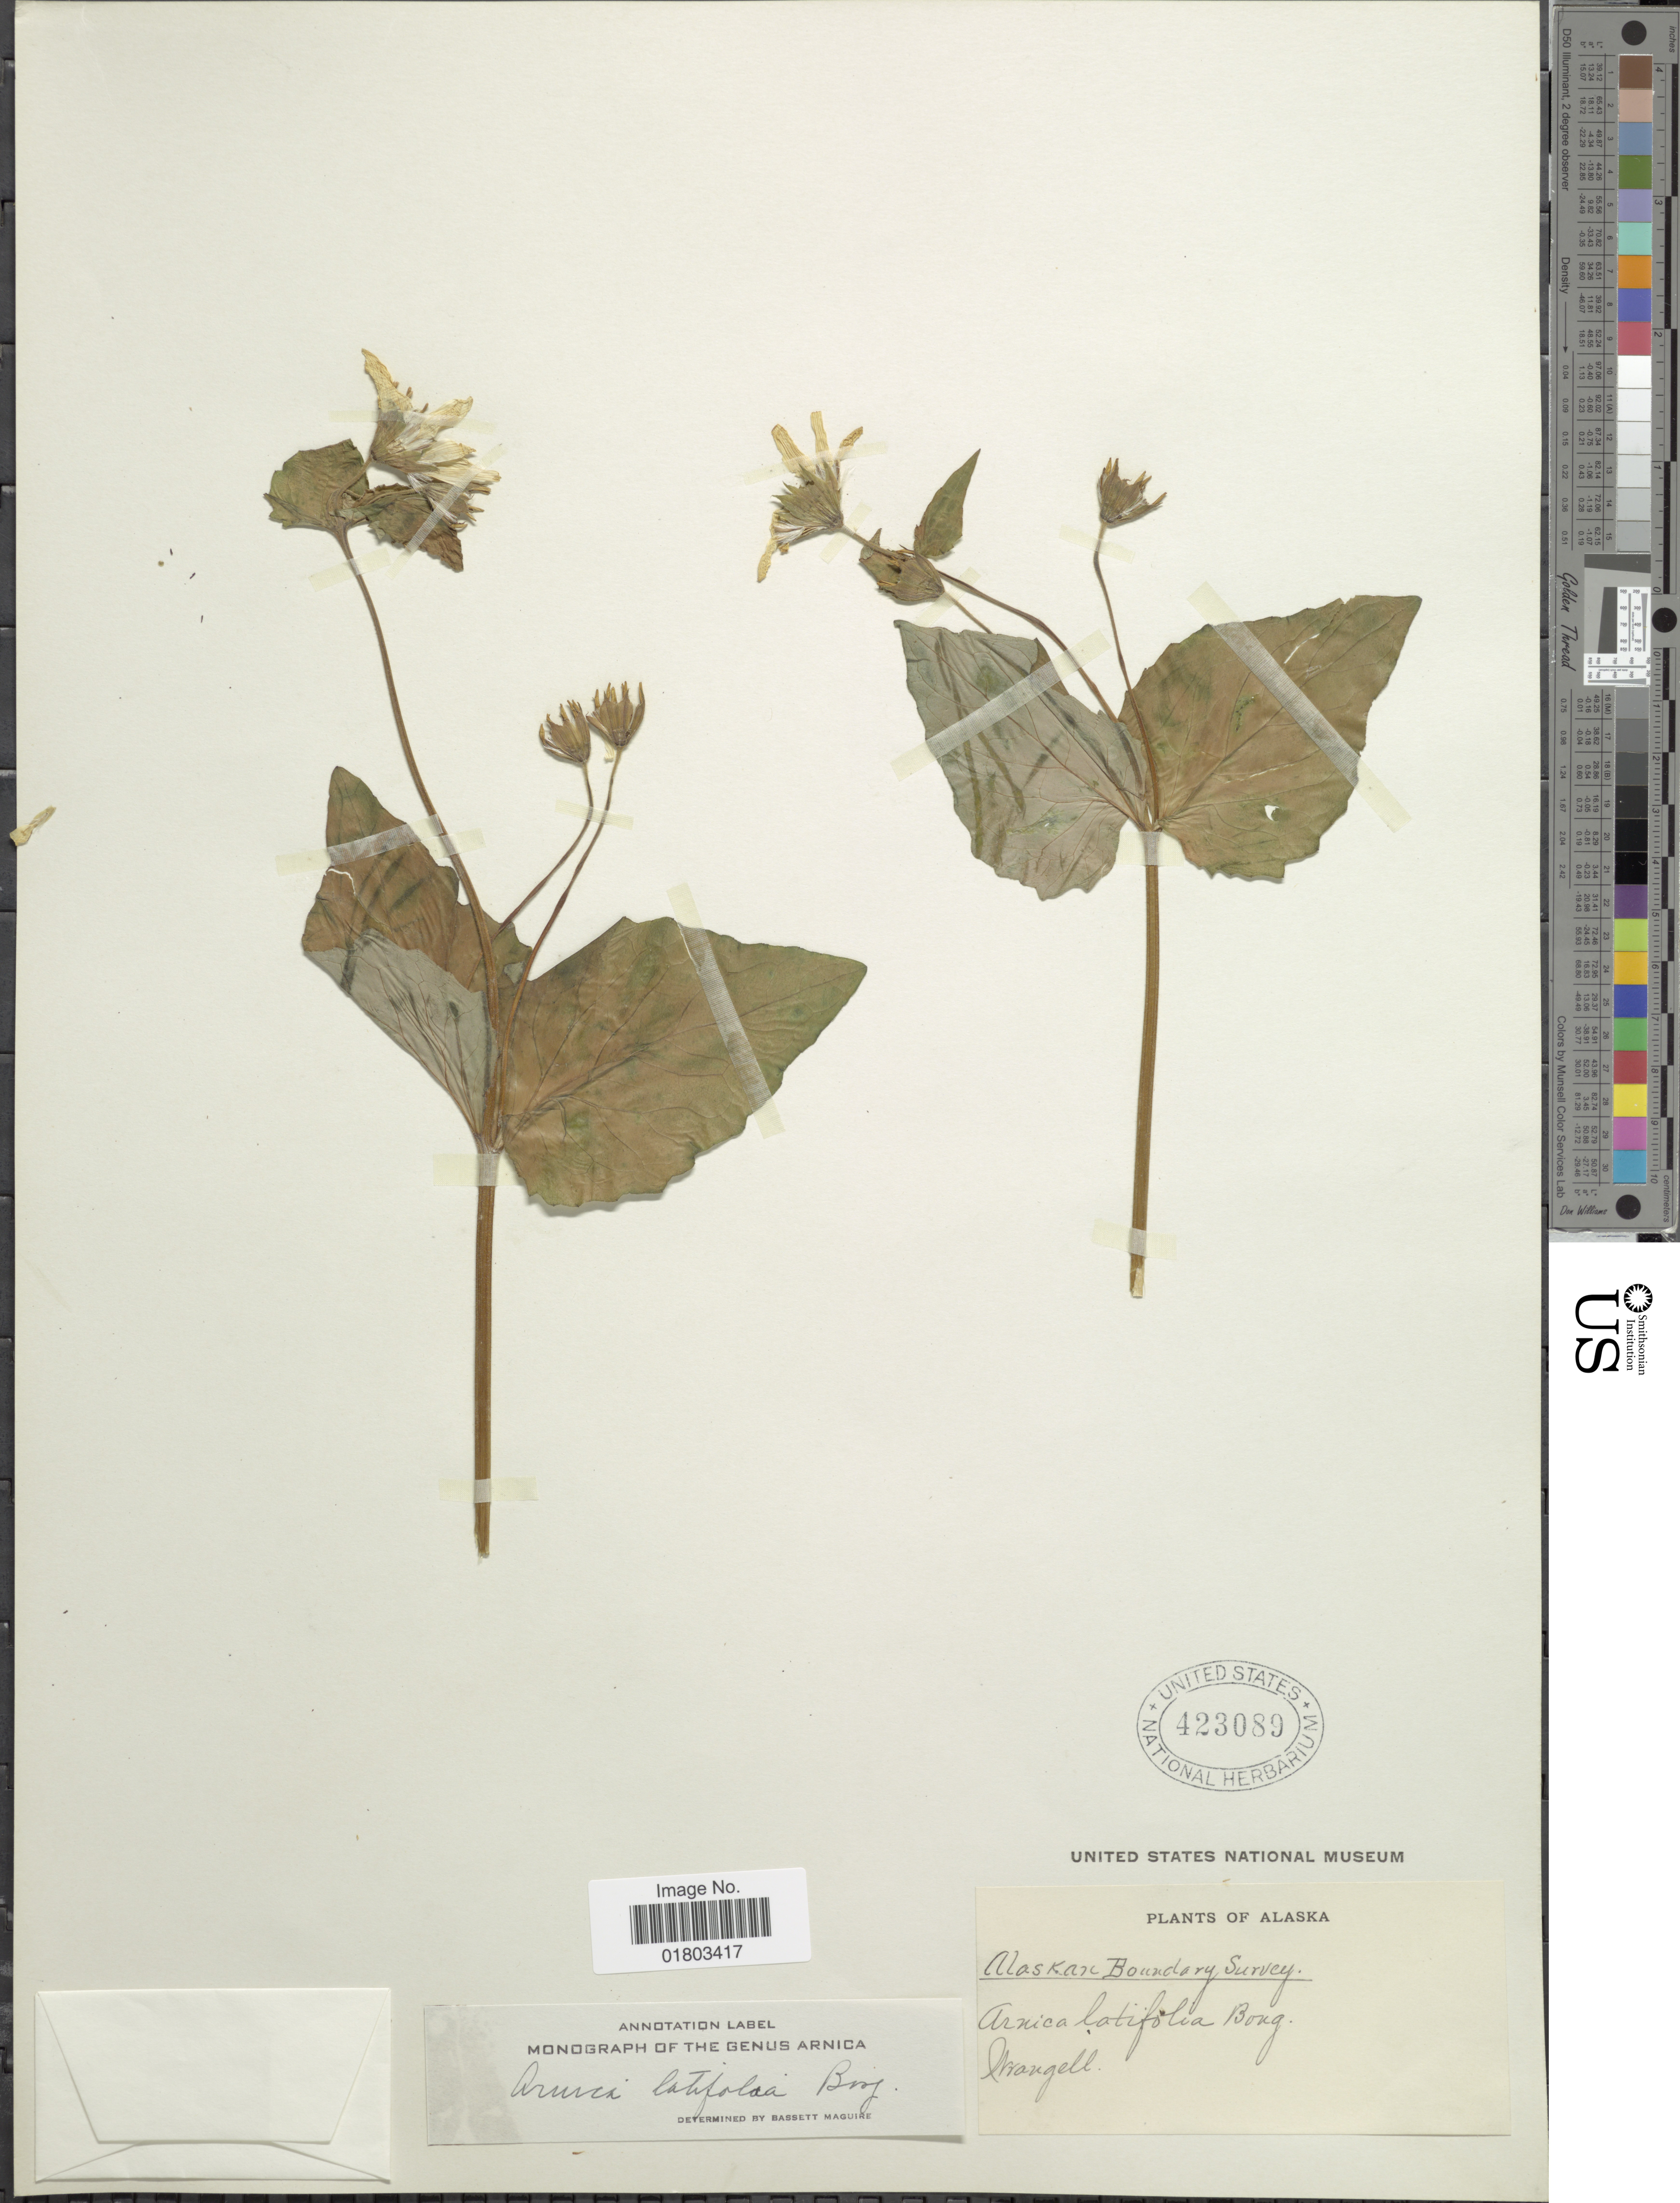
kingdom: Plantae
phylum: Tracheophyta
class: Magnoliopsida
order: Asterales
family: Asteraceae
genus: Arnica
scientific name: Arnica latifolia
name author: Bong.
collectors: Wrangell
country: United States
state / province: Alaska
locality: Alaskan Boundary Survey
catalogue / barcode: US 423089